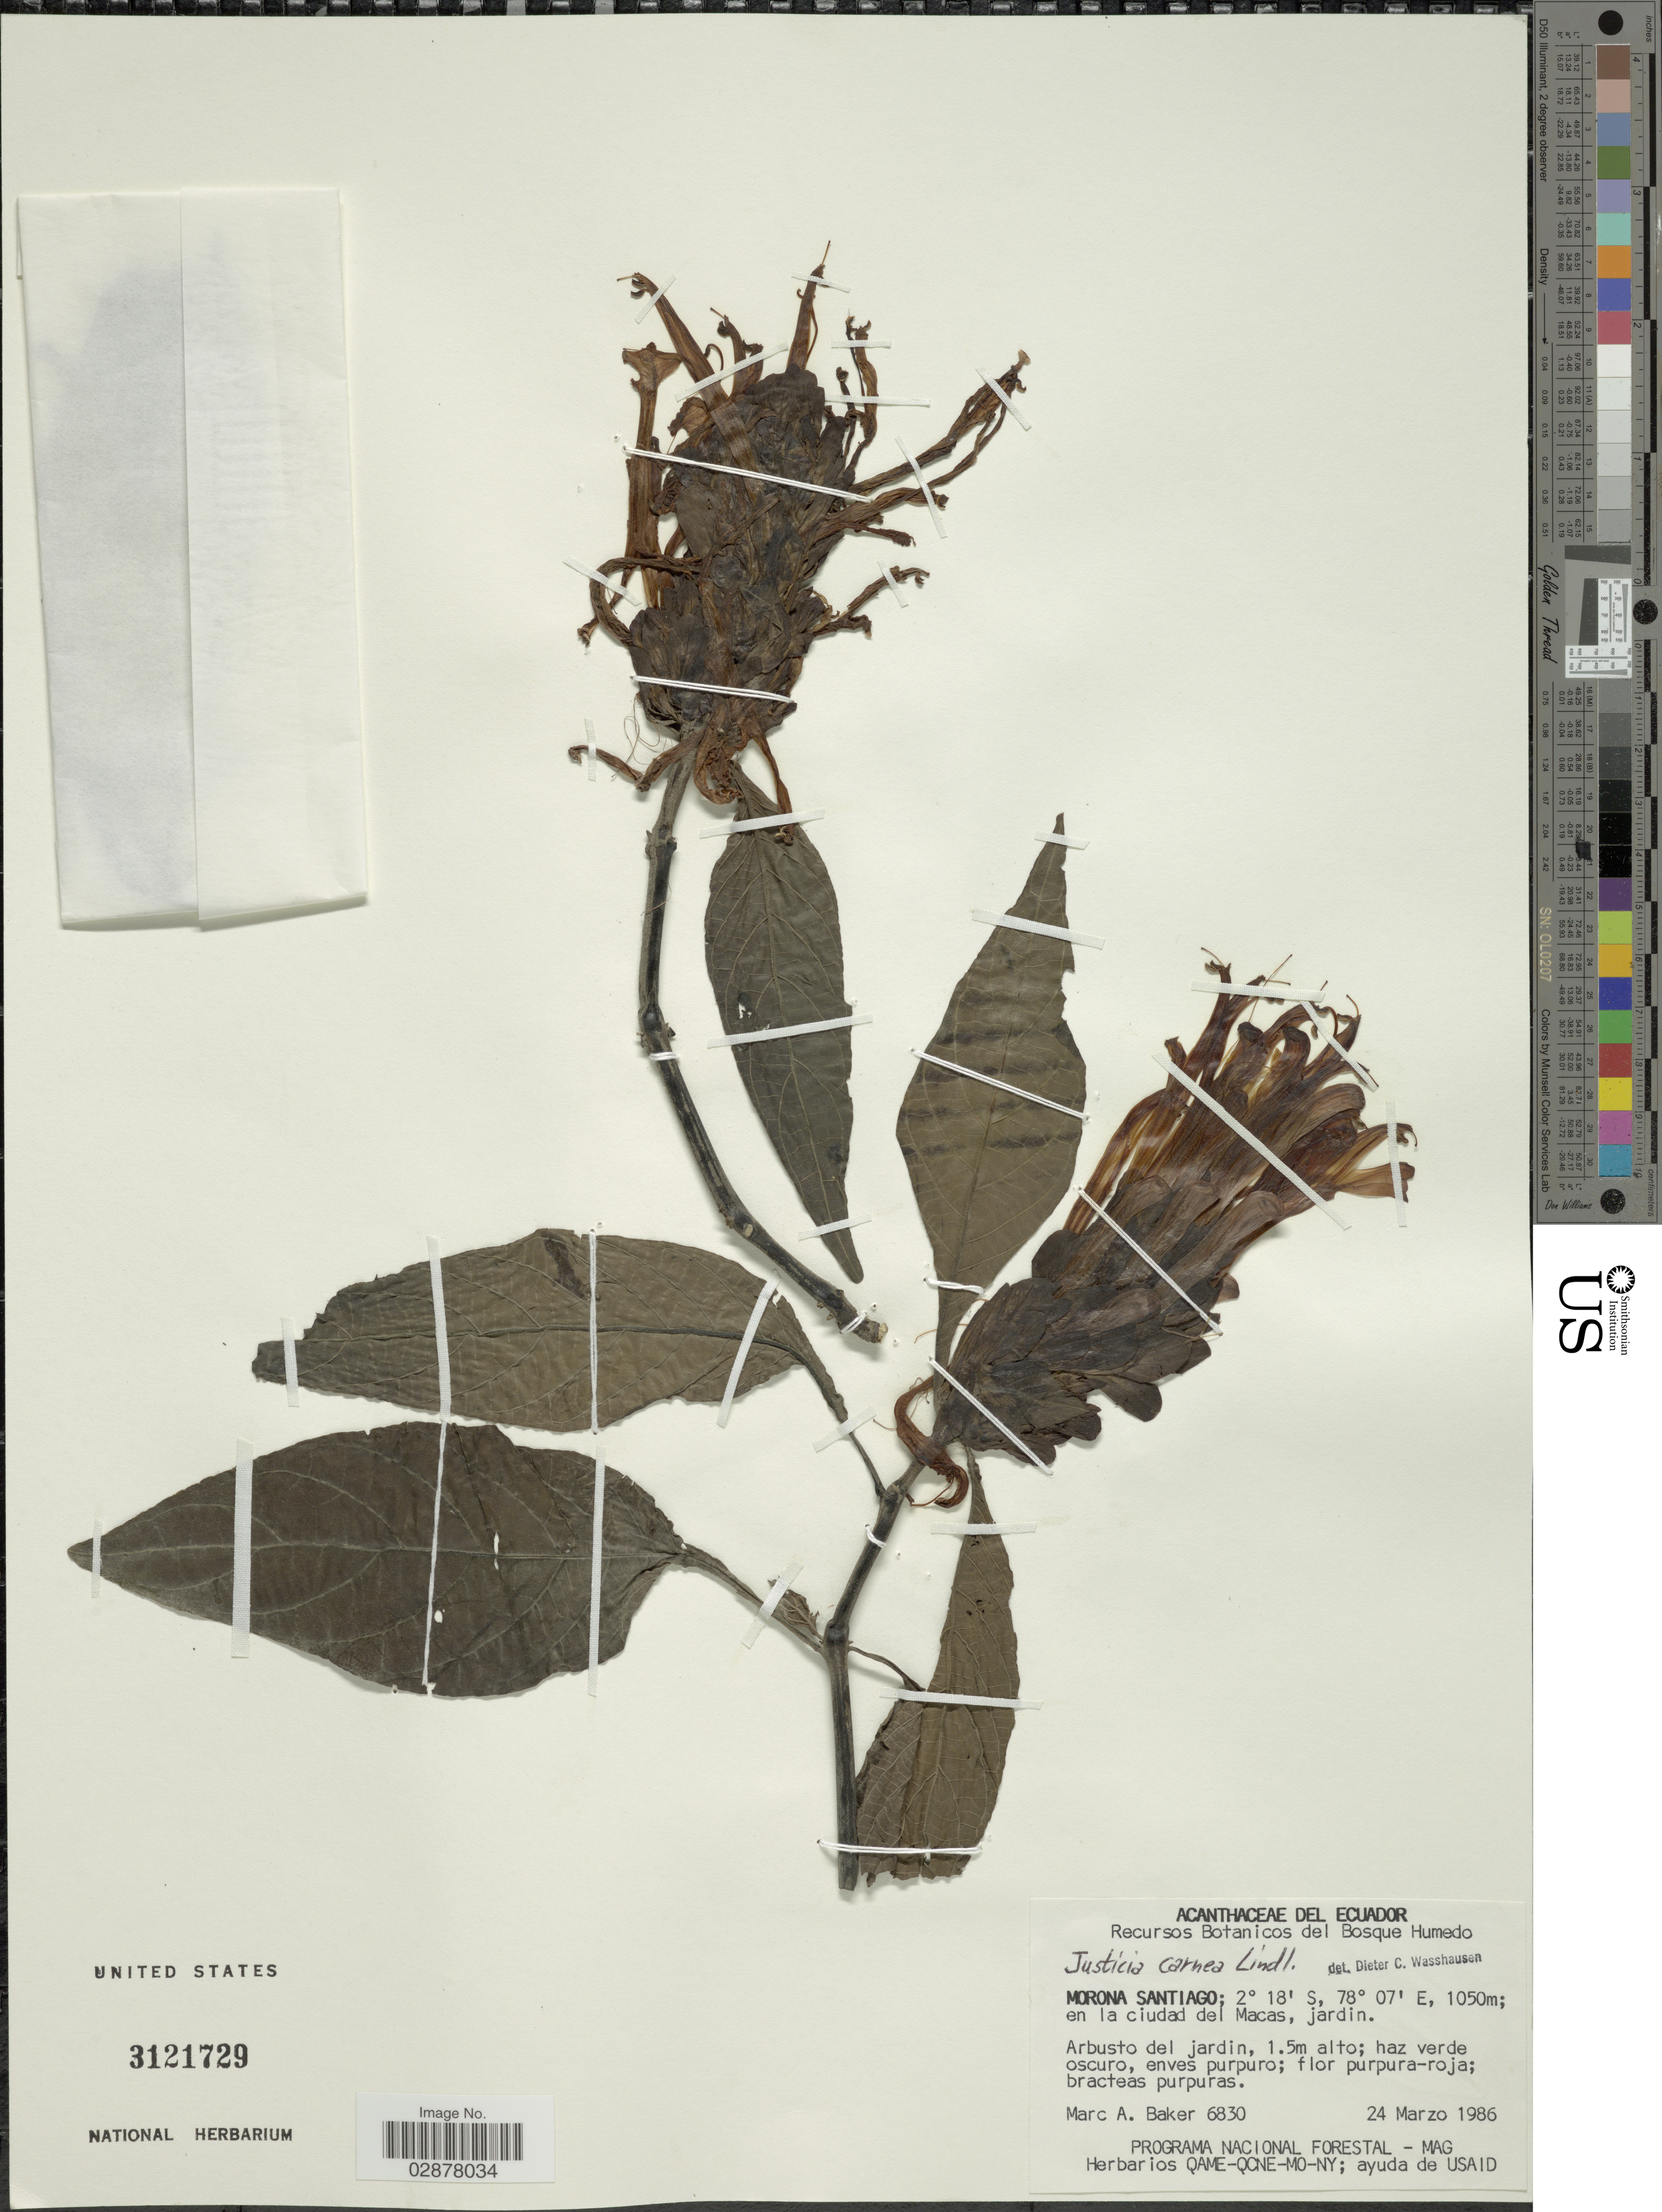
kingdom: Plantae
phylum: Tracheophyta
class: Magnoliopsida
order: Lamiales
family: Acanthaceae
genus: Justicia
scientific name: Justicia carnea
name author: Lindl.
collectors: M. A. Baker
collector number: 6830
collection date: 1986-03-24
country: Ecuador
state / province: Morona-Santiago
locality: En la ciudad del Macas, jardin.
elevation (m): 1050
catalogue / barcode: US 3121729